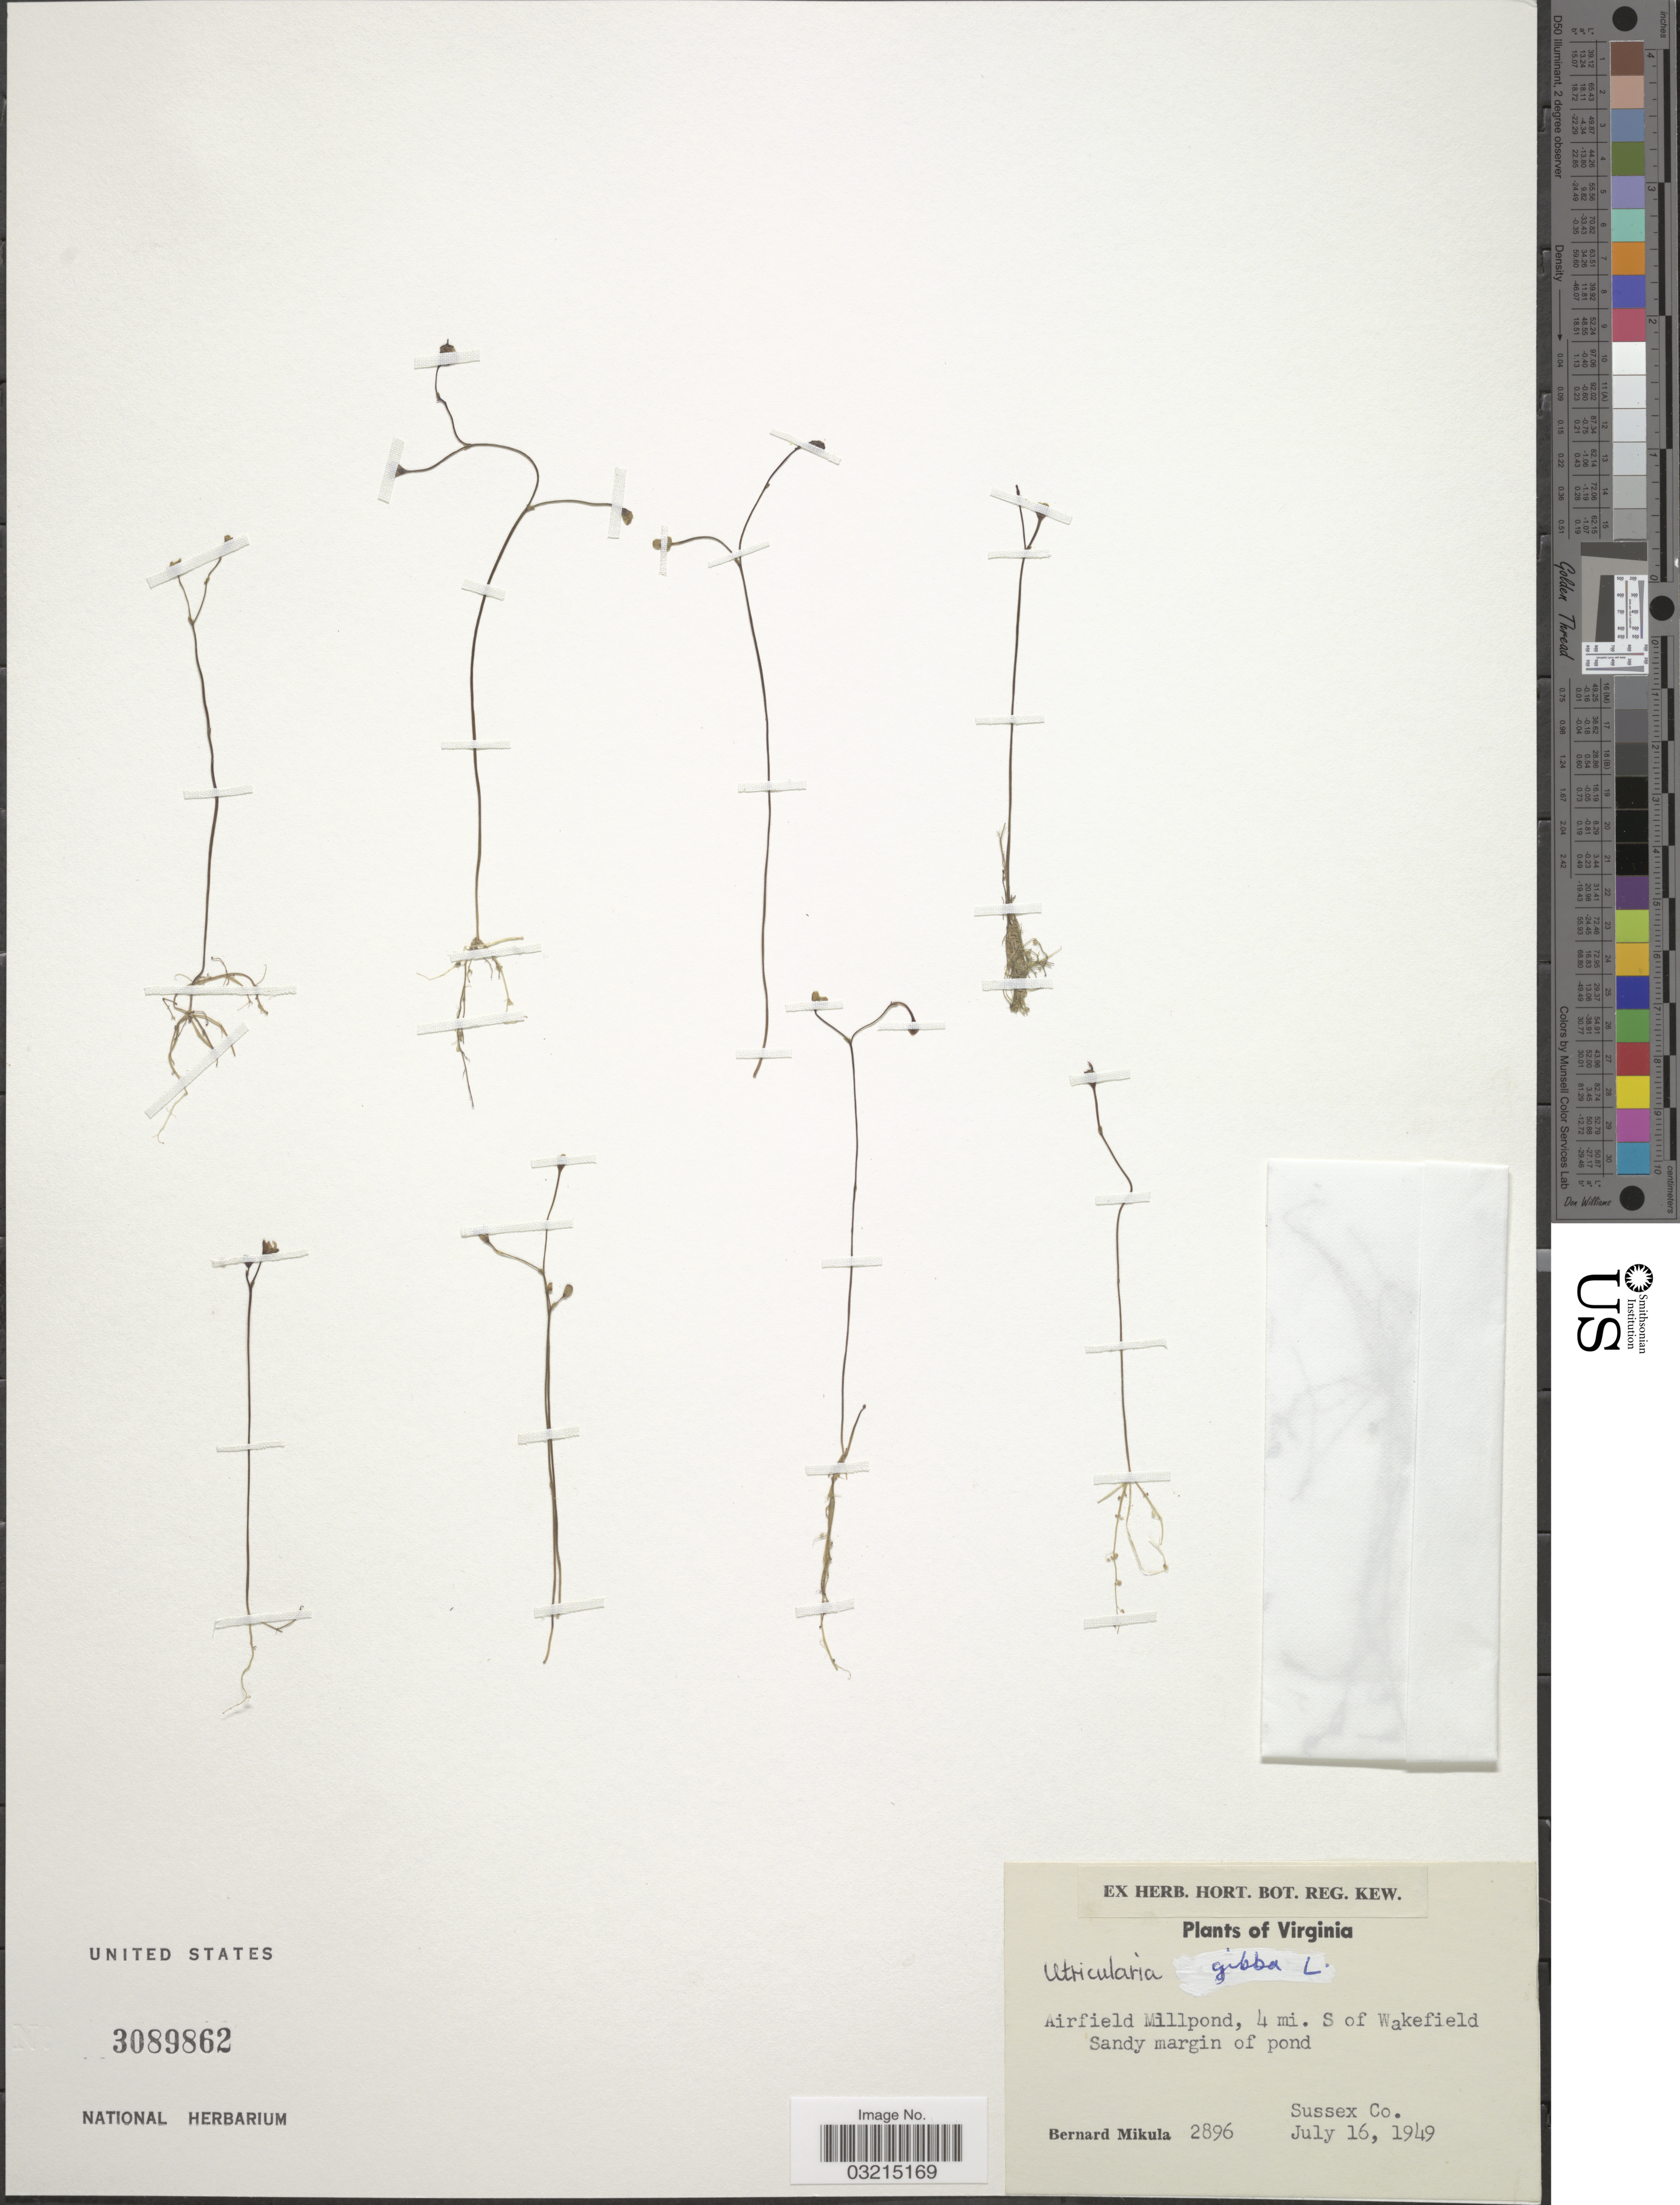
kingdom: Plantae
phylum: Tracheophyta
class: Magnoliopsida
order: Lamiales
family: Lentibulariaceae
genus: Utricularia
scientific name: Utricularia gibba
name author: L.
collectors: B. Mikula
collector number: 2896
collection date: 1949-07-16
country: United States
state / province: Virginia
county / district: Sussex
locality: Airfield Millpond, 4 mi. S of Wakefield Sandy margin of pond.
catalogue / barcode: US 3089862